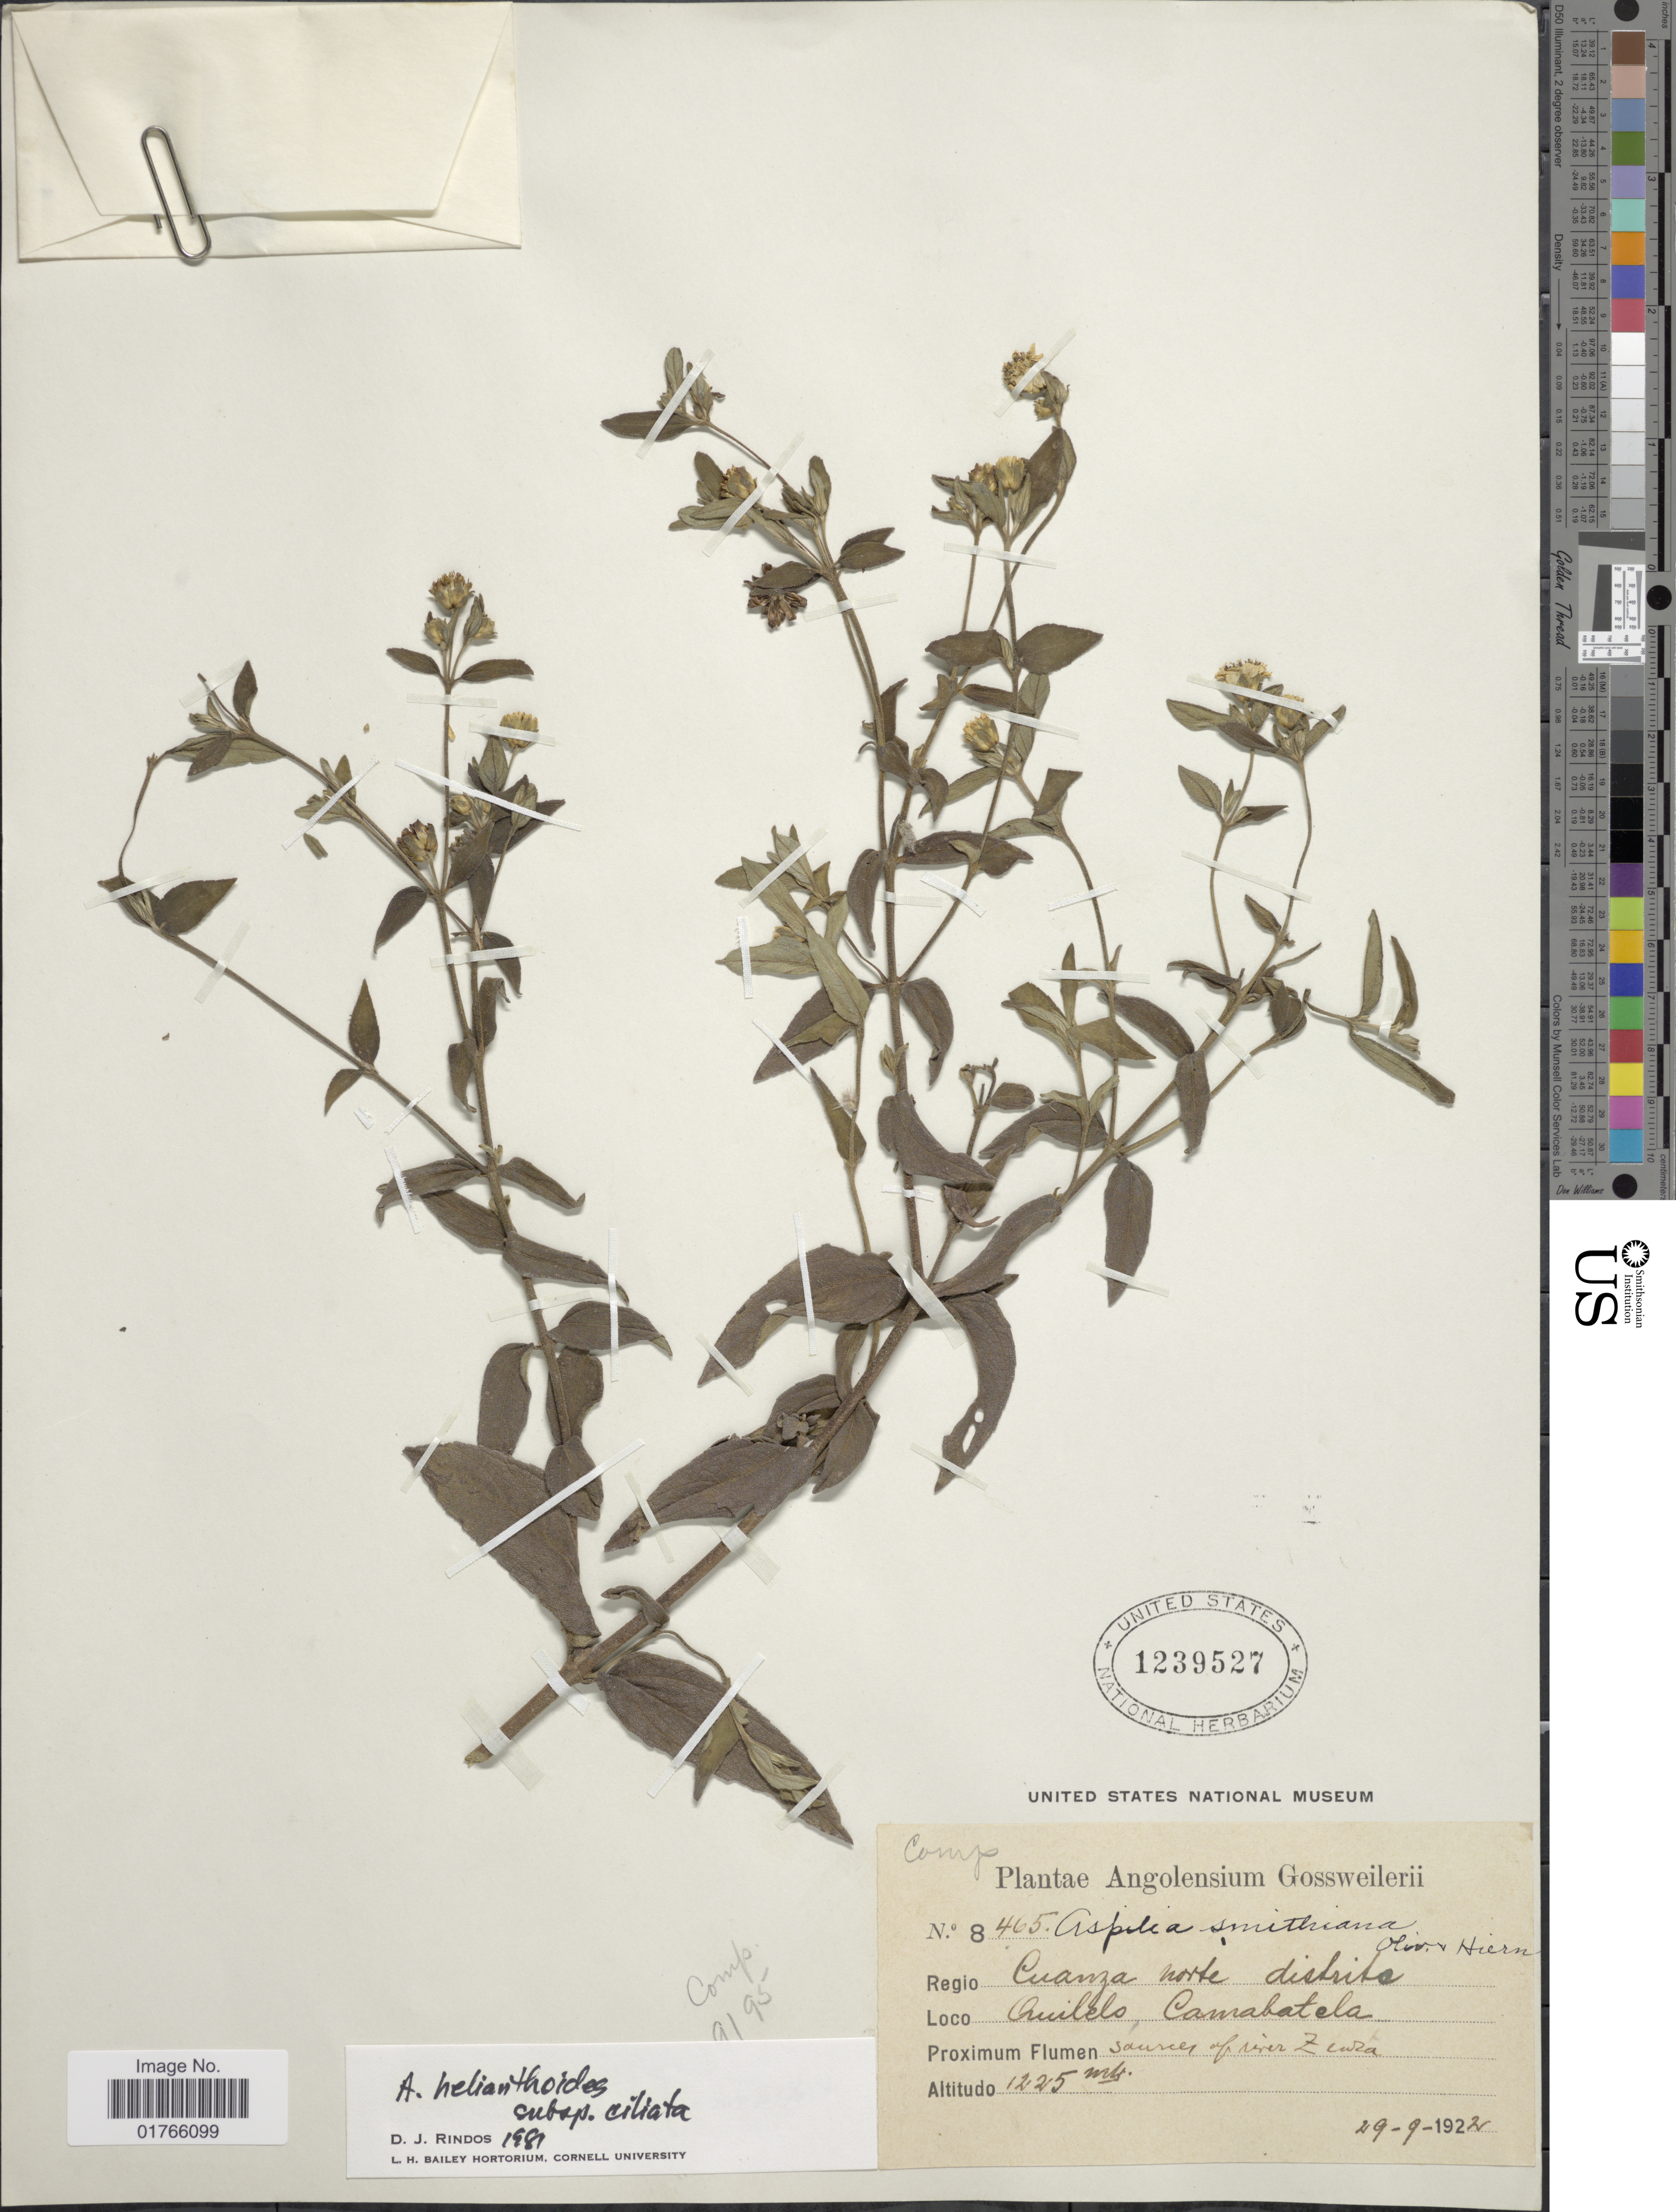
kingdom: Plantae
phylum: Tracheophyta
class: Magnoliopsida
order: Asterales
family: Asteraceae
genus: Aspilia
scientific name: Aspilia helianthoides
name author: (Schumach. & Thonn.) Oliv. & Hiern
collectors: -. Gossweiler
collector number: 8465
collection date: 1922-09-29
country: Angola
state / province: Cuanza Norte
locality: Cuanza norte distrito, Quilelo, Camabatela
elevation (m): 1225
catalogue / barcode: US 1239527